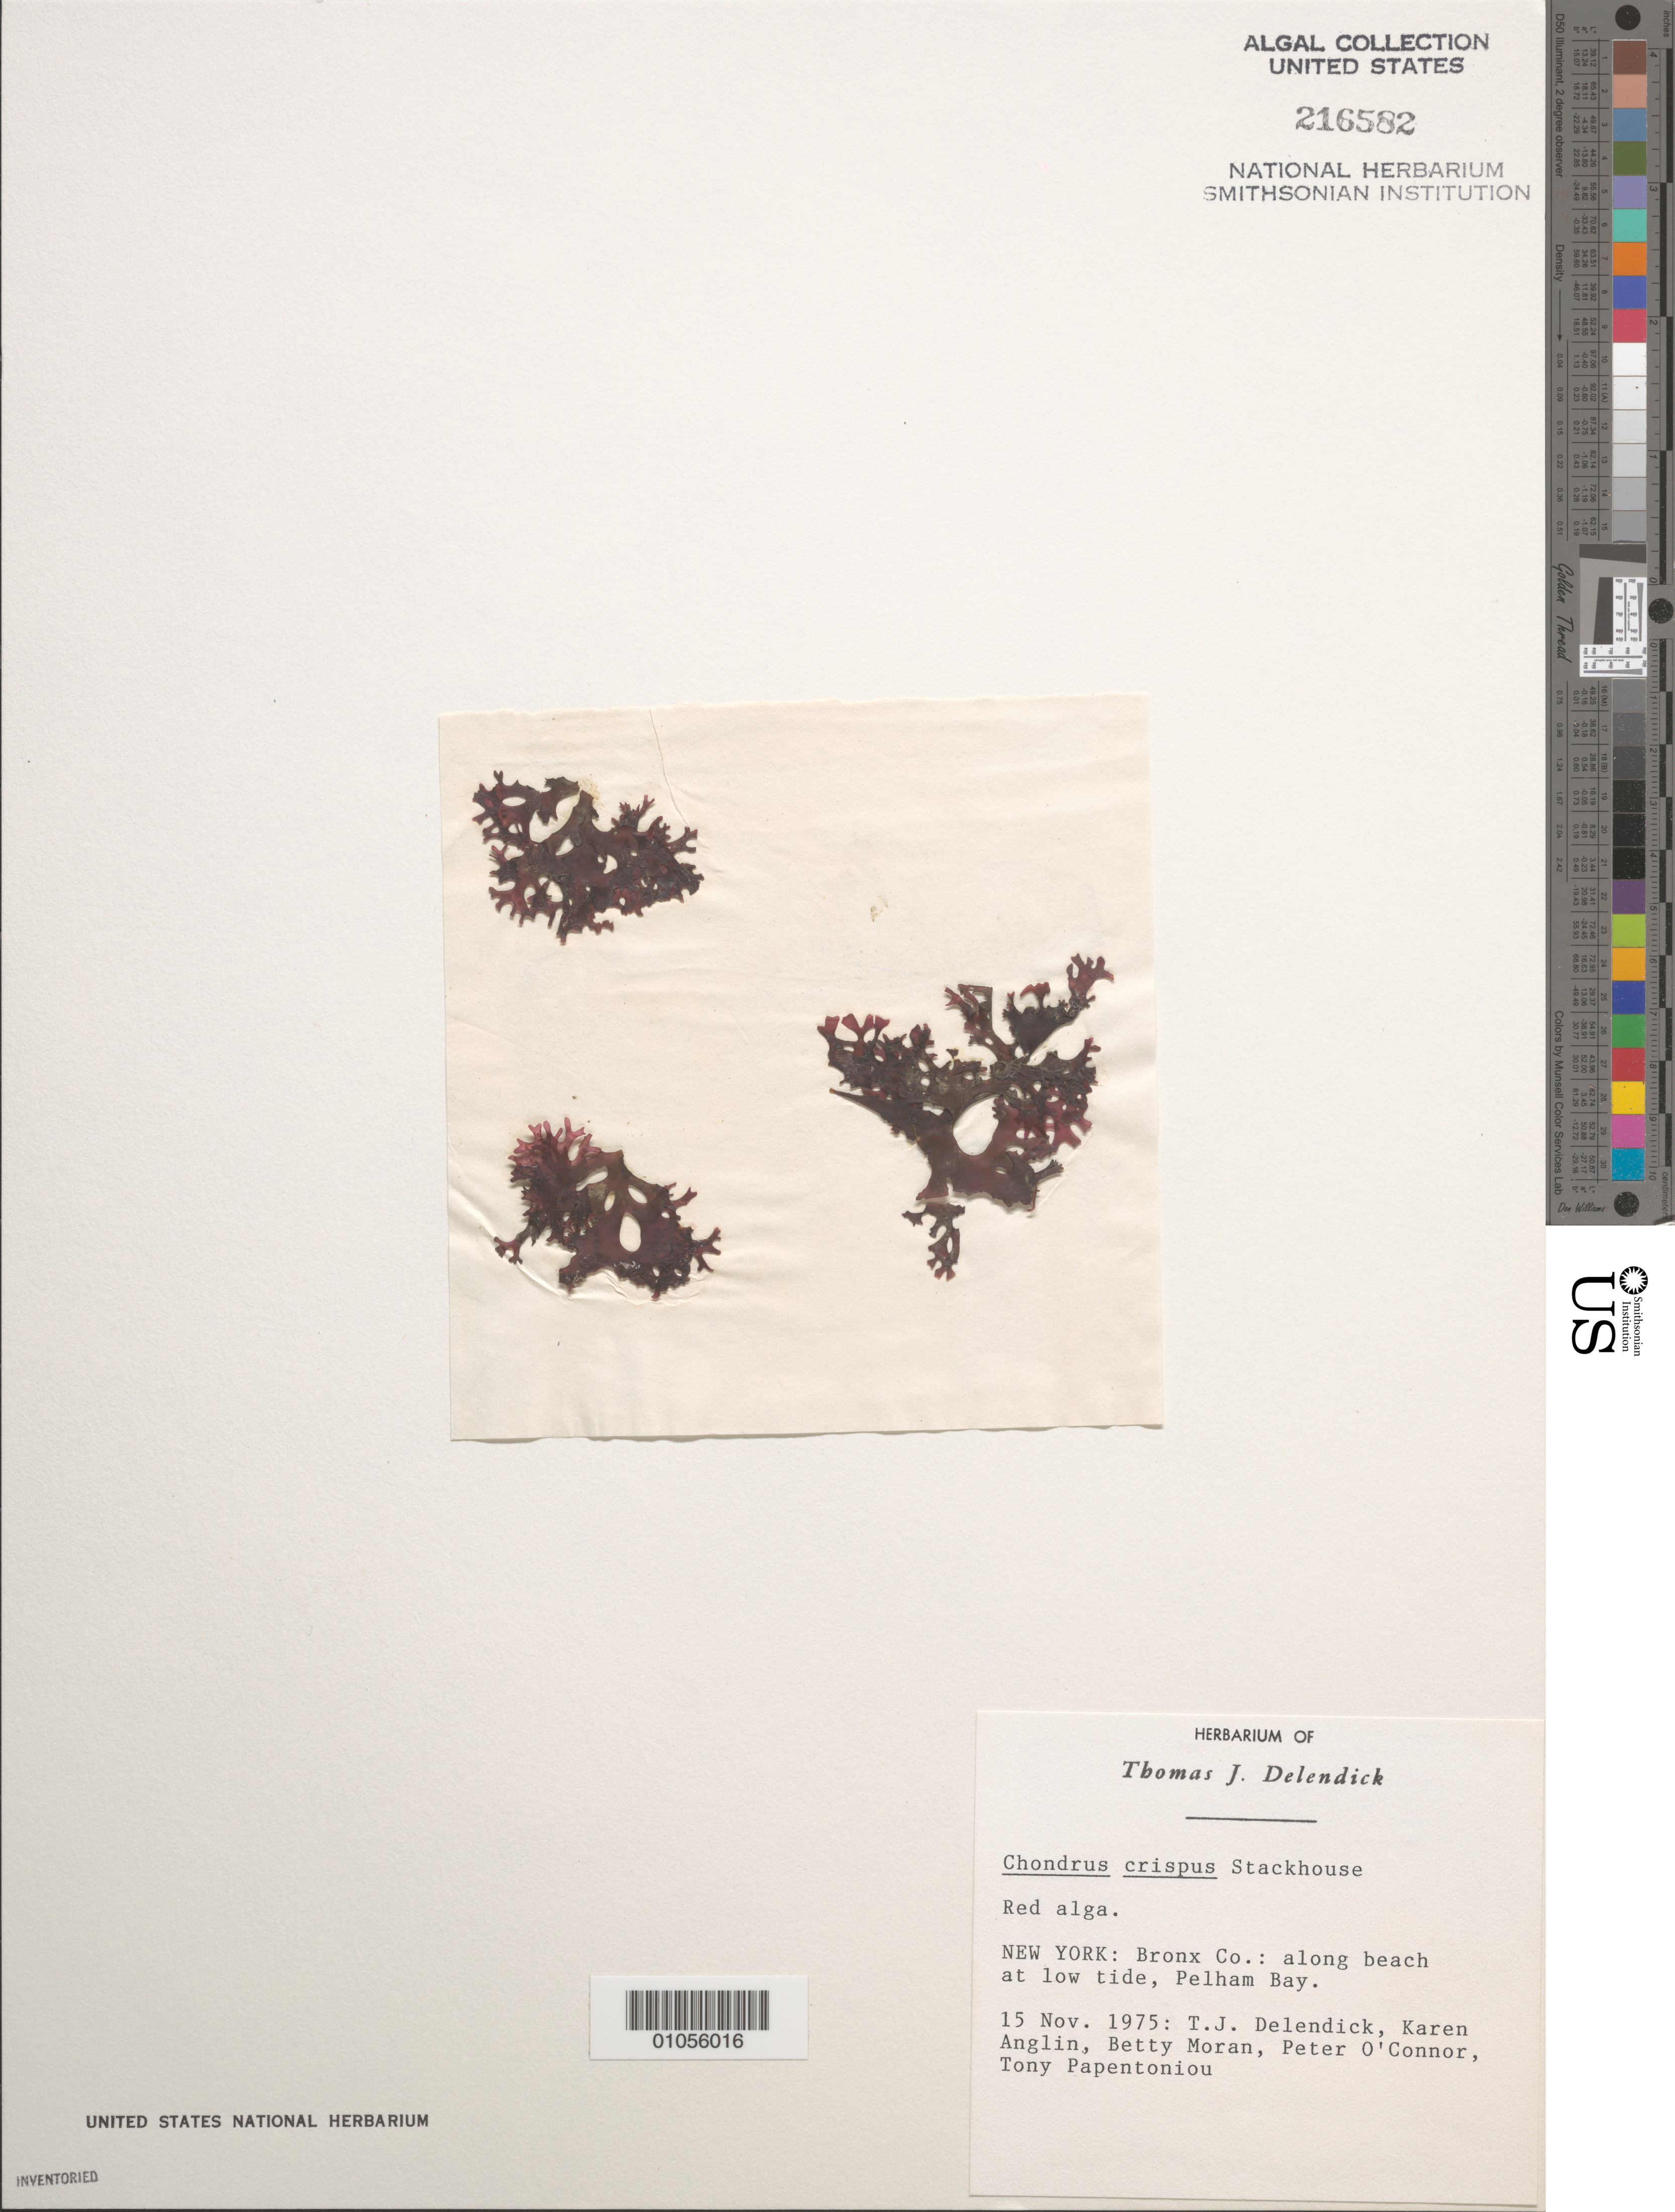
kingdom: Plantae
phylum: Rhodophyta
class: Florideophyceae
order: Gigartinales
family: Gigartinaceae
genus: Chondrus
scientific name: Chondrus crispus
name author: Stackh.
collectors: T. Delendick, K. Anglin, B. Moran, P. O'Connor & T. Papentoniou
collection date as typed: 15 Nov 1975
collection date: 1975-11-15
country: United States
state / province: New York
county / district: Bronx County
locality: Pelham Bay beach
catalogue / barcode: US 216582